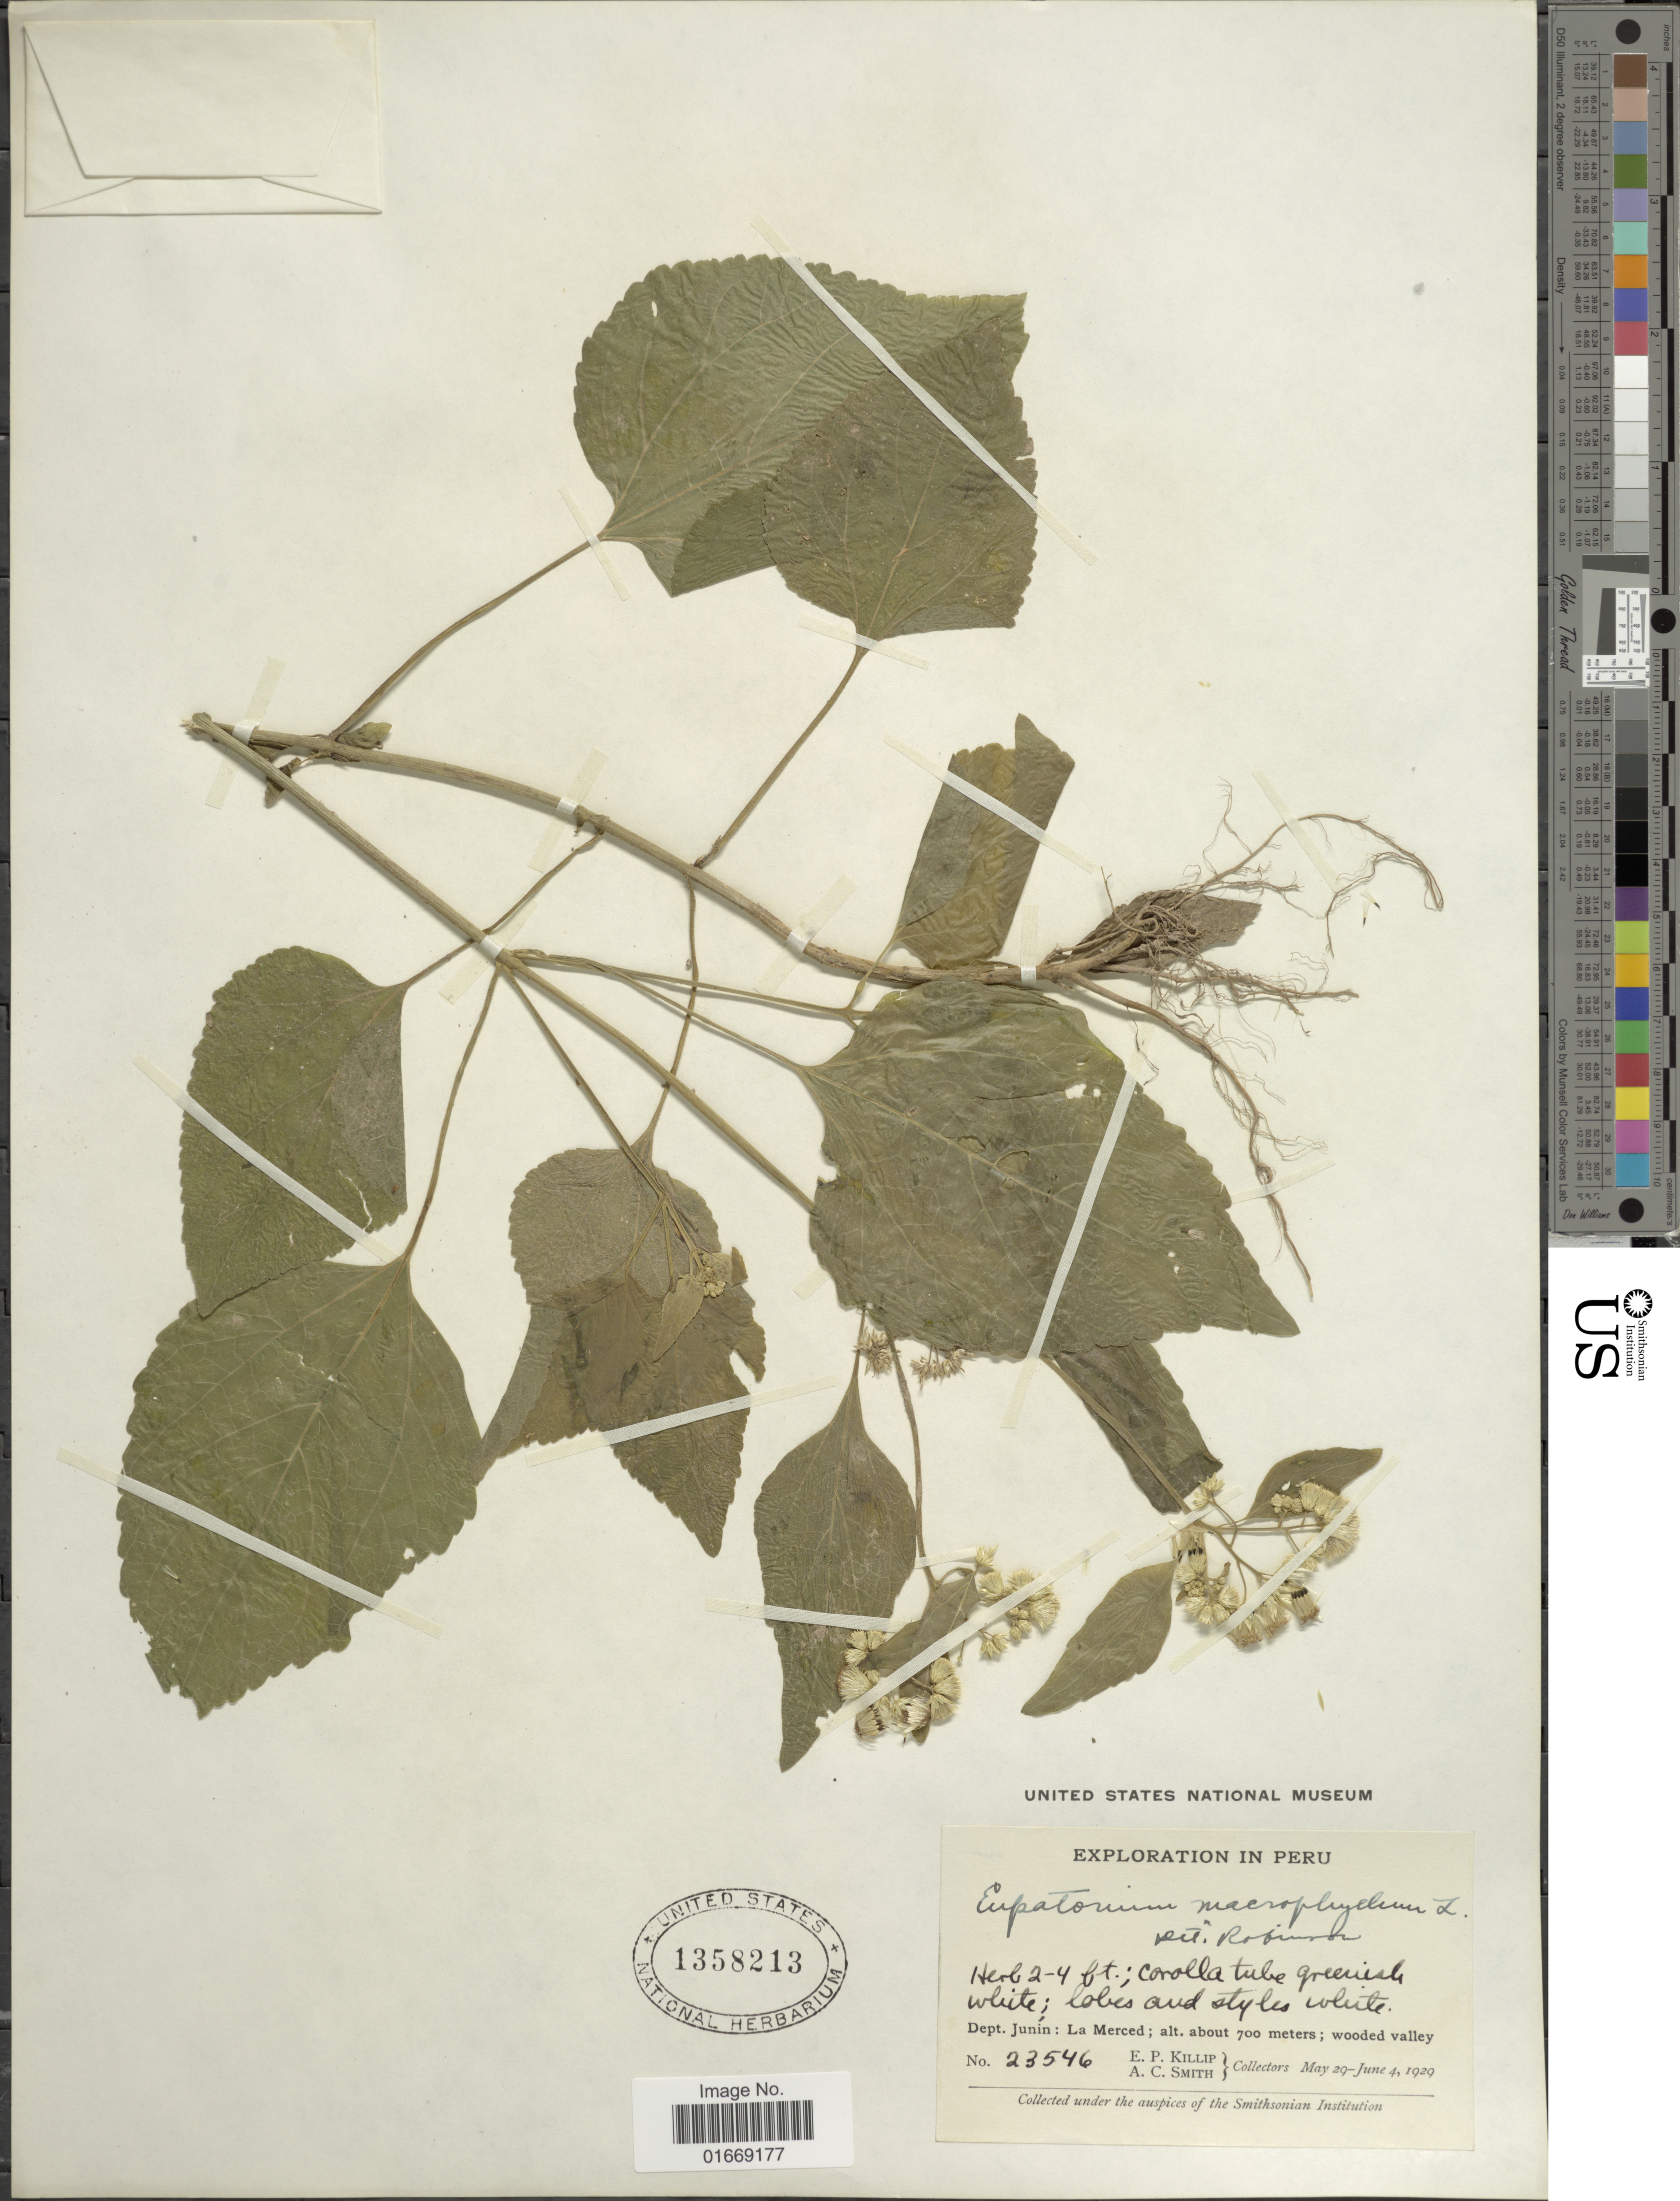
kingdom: Plantae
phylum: Tracheophyta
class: Magnoliopsida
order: Asterales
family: Asteraceae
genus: Hebeclinium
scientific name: Hebeclinium macrophyllum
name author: (L.) DC.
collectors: E. P. Killip & A. C. Smith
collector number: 23546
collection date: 1929-05-29/1929-06-04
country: Peru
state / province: Junín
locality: La Merced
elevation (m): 700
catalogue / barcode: US 1358213